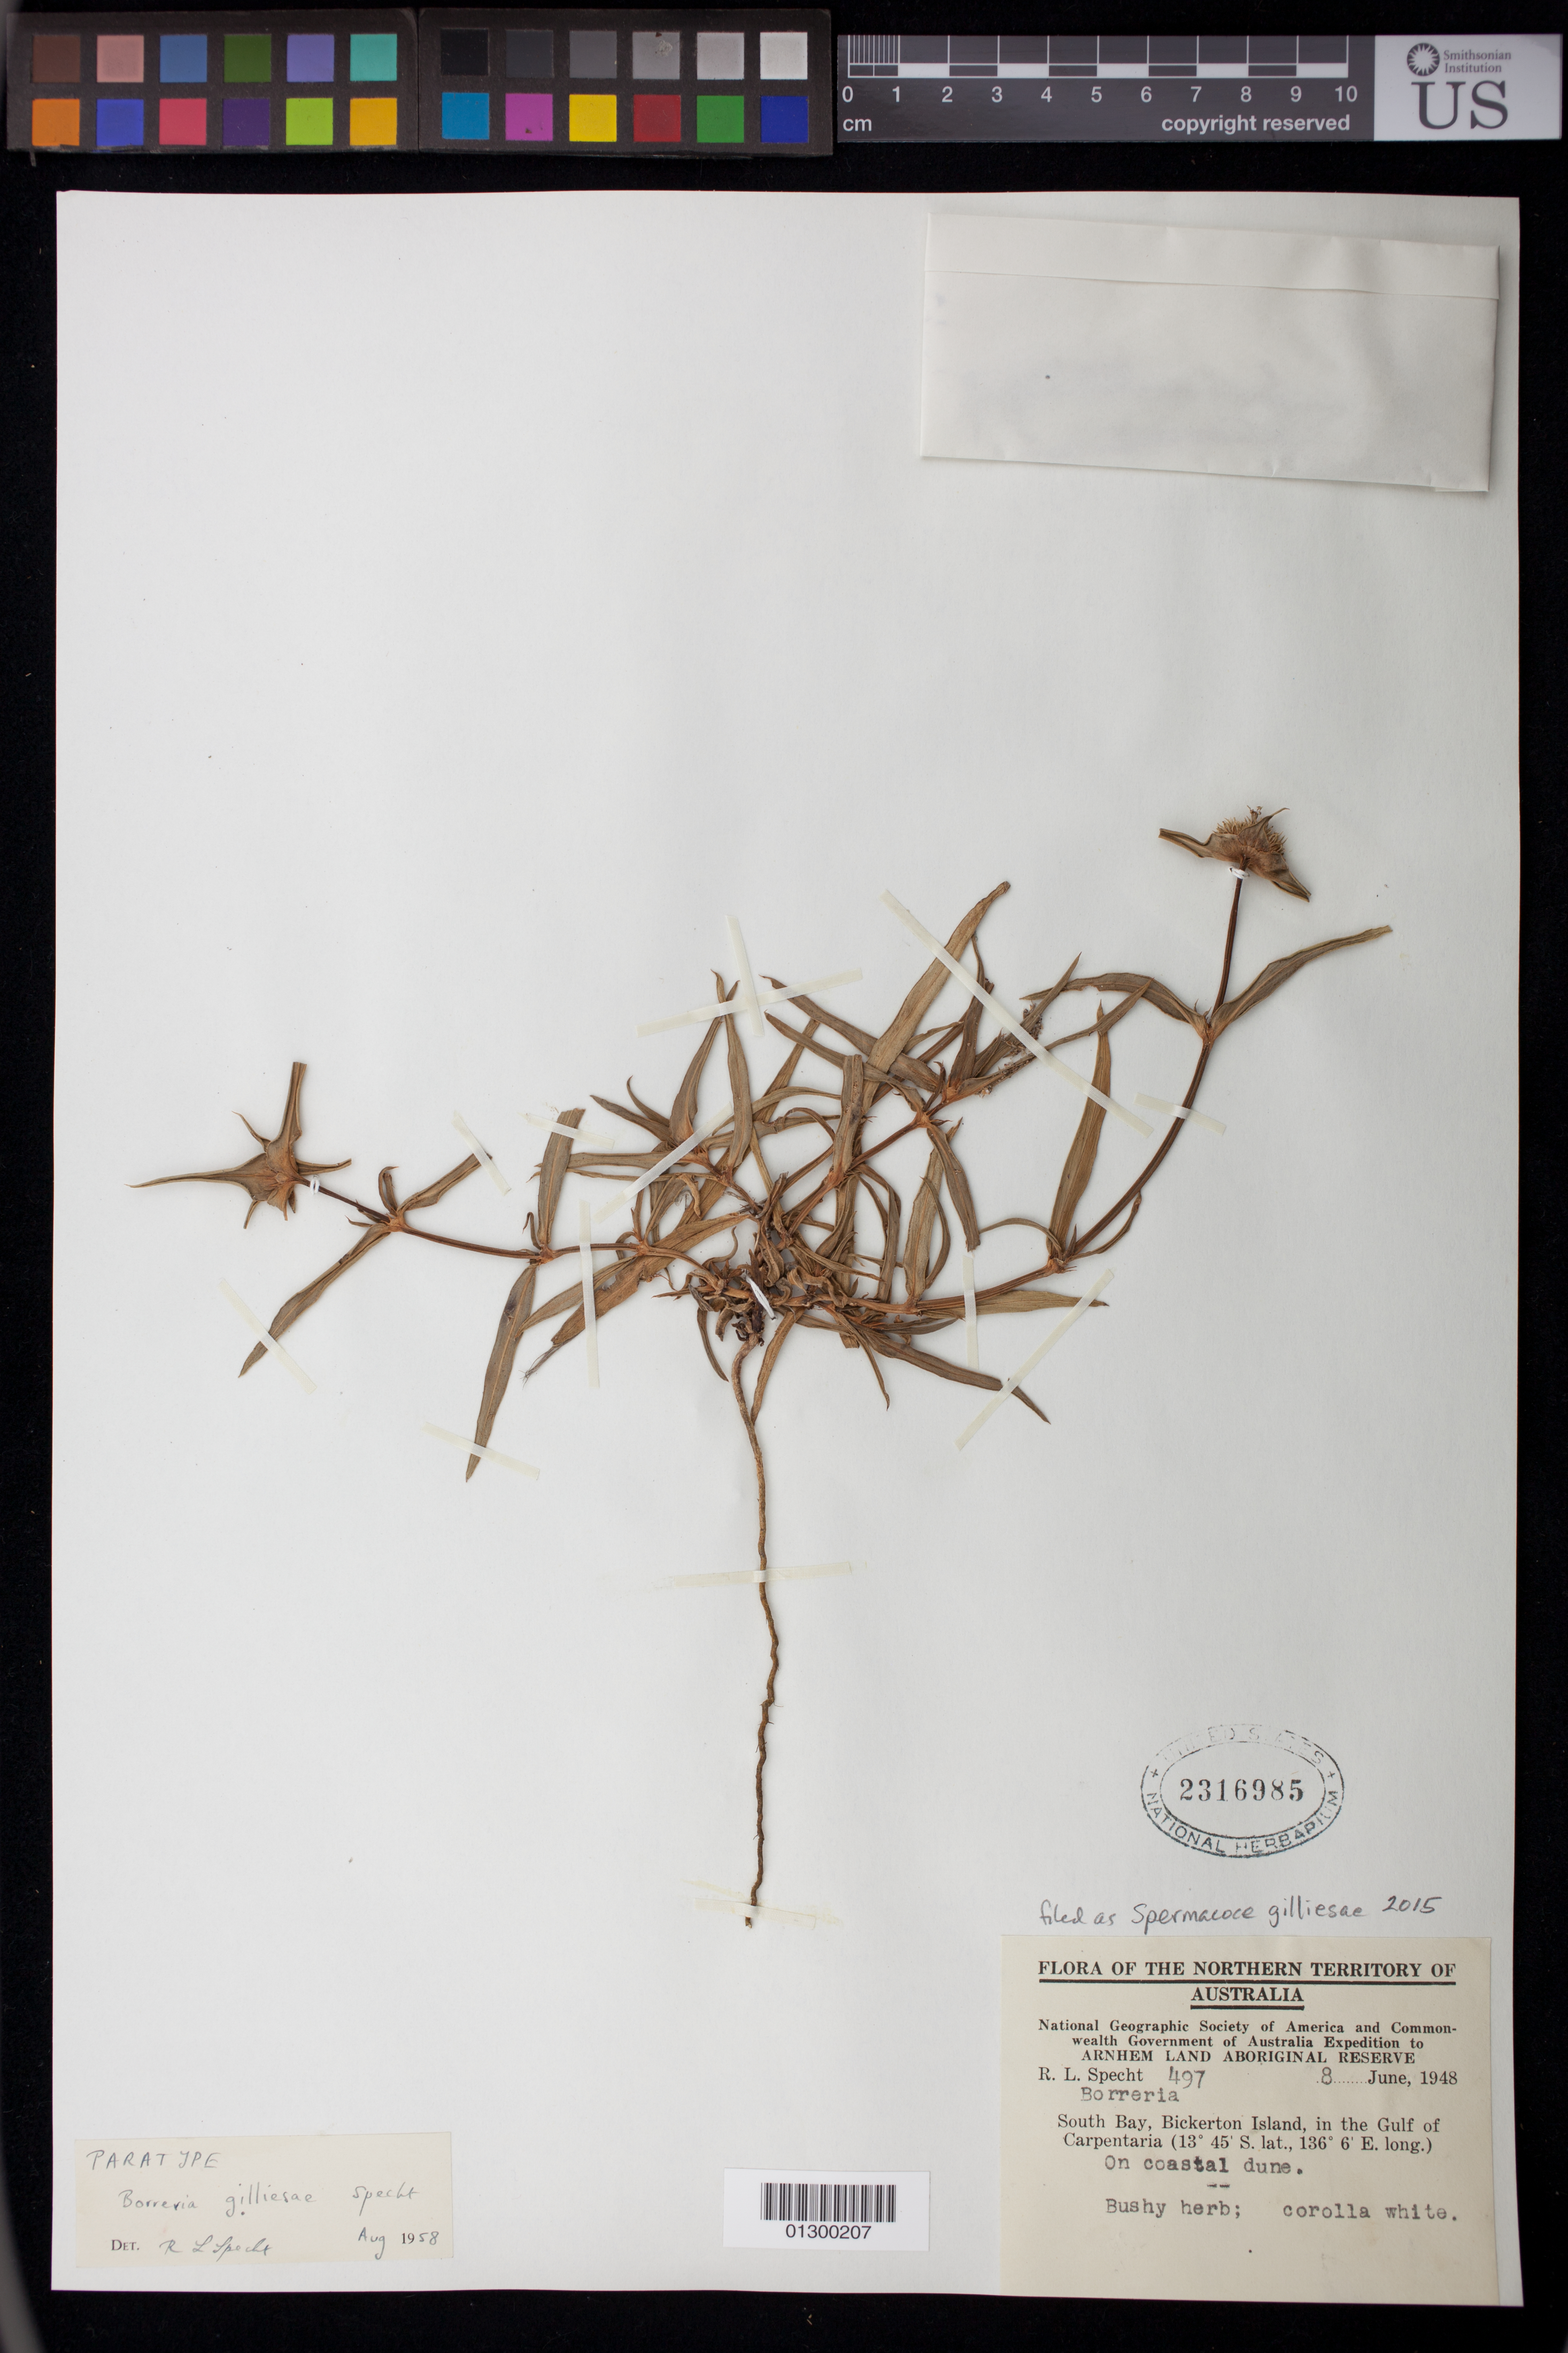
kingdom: Plantae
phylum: Tracheophyta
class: Magnoliopsida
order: Gentianales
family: Rubiaceae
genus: Spermacoce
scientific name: Spermacoce gilliesiae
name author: (Specht) J.R. Clarkson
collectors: R. L. Specht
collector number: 497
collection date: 1948-06-08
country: Australia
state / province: Northern Territory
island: Bickerton Island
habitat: On coastal dune.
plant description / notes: Bushy herb; corolla white.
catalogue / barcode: US 2316985